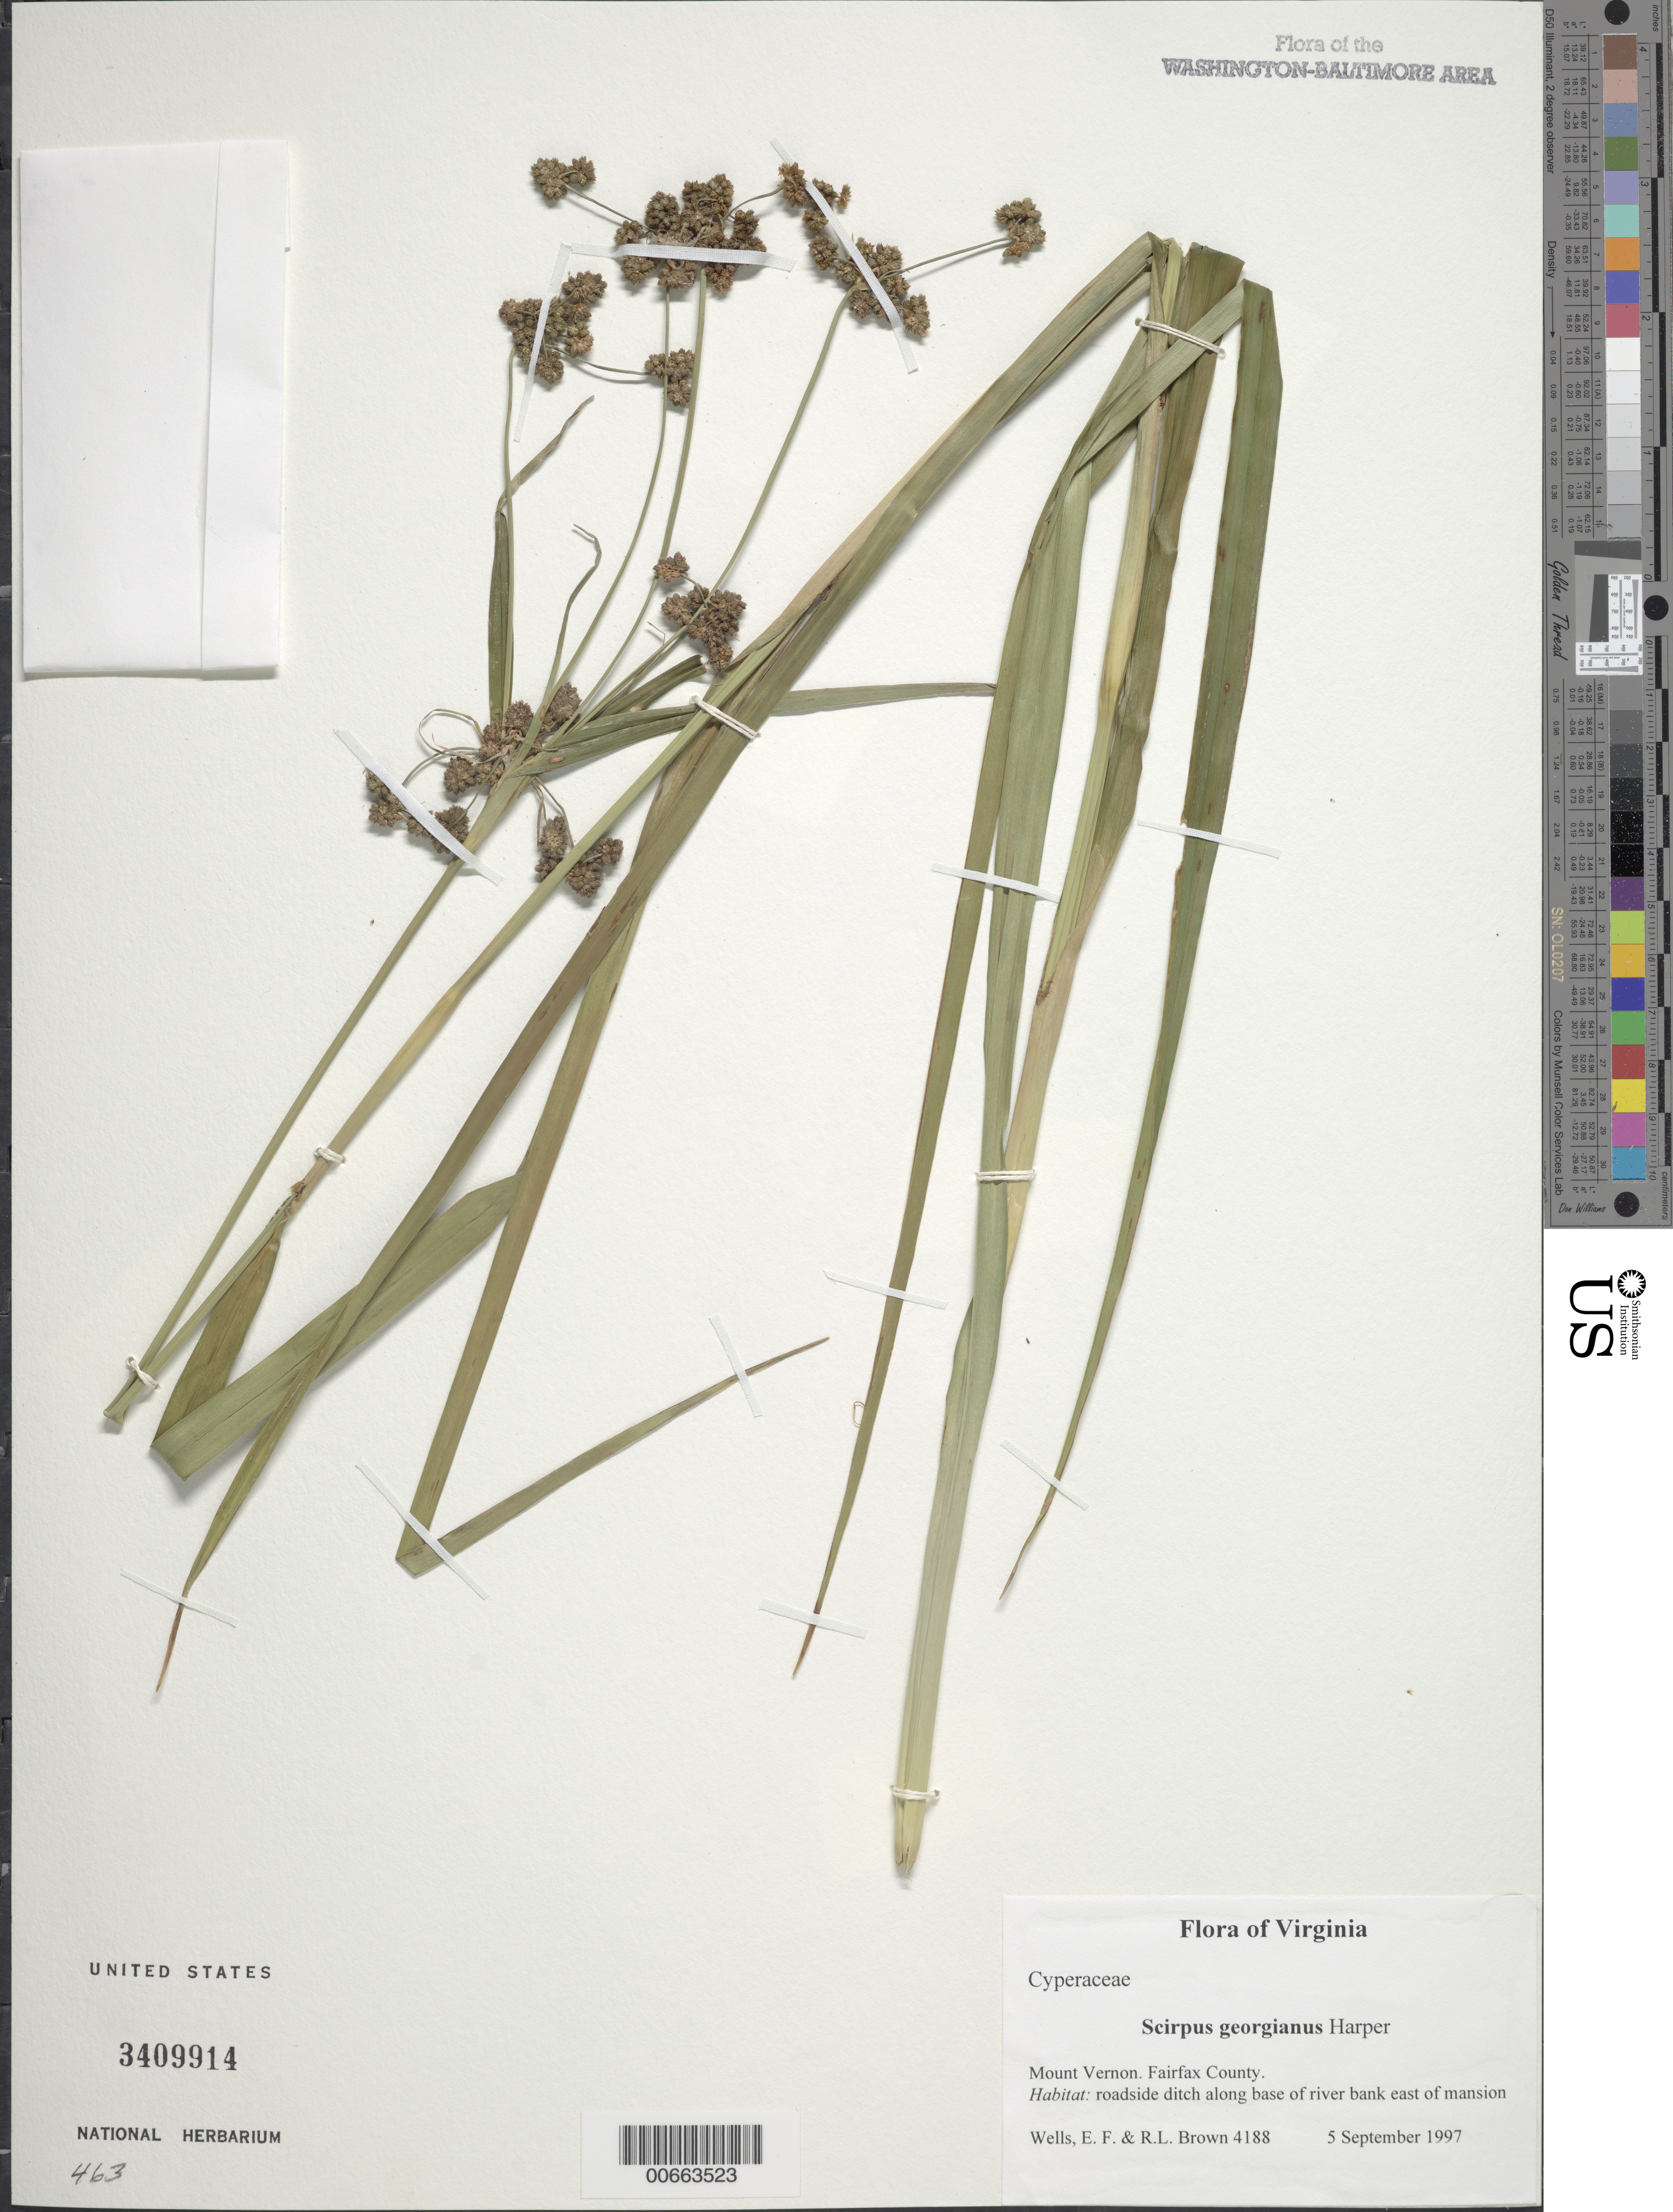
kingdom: Plantae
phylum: Tracheophyta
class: Liliopsida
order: Poales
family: Cyperaceae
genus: Scirpus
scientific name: Scirpus georgianus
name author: R.M. Harper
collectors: E. F. Wells & R. L. Brown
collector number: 4188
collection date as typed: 05 Sep 1997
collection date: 1997-09-05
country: United States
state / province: Virginia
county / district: Fairfax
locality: Mount Vernon. East of mansion.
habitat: Roadside ditch along base of river bank.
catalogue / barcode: US 3409914